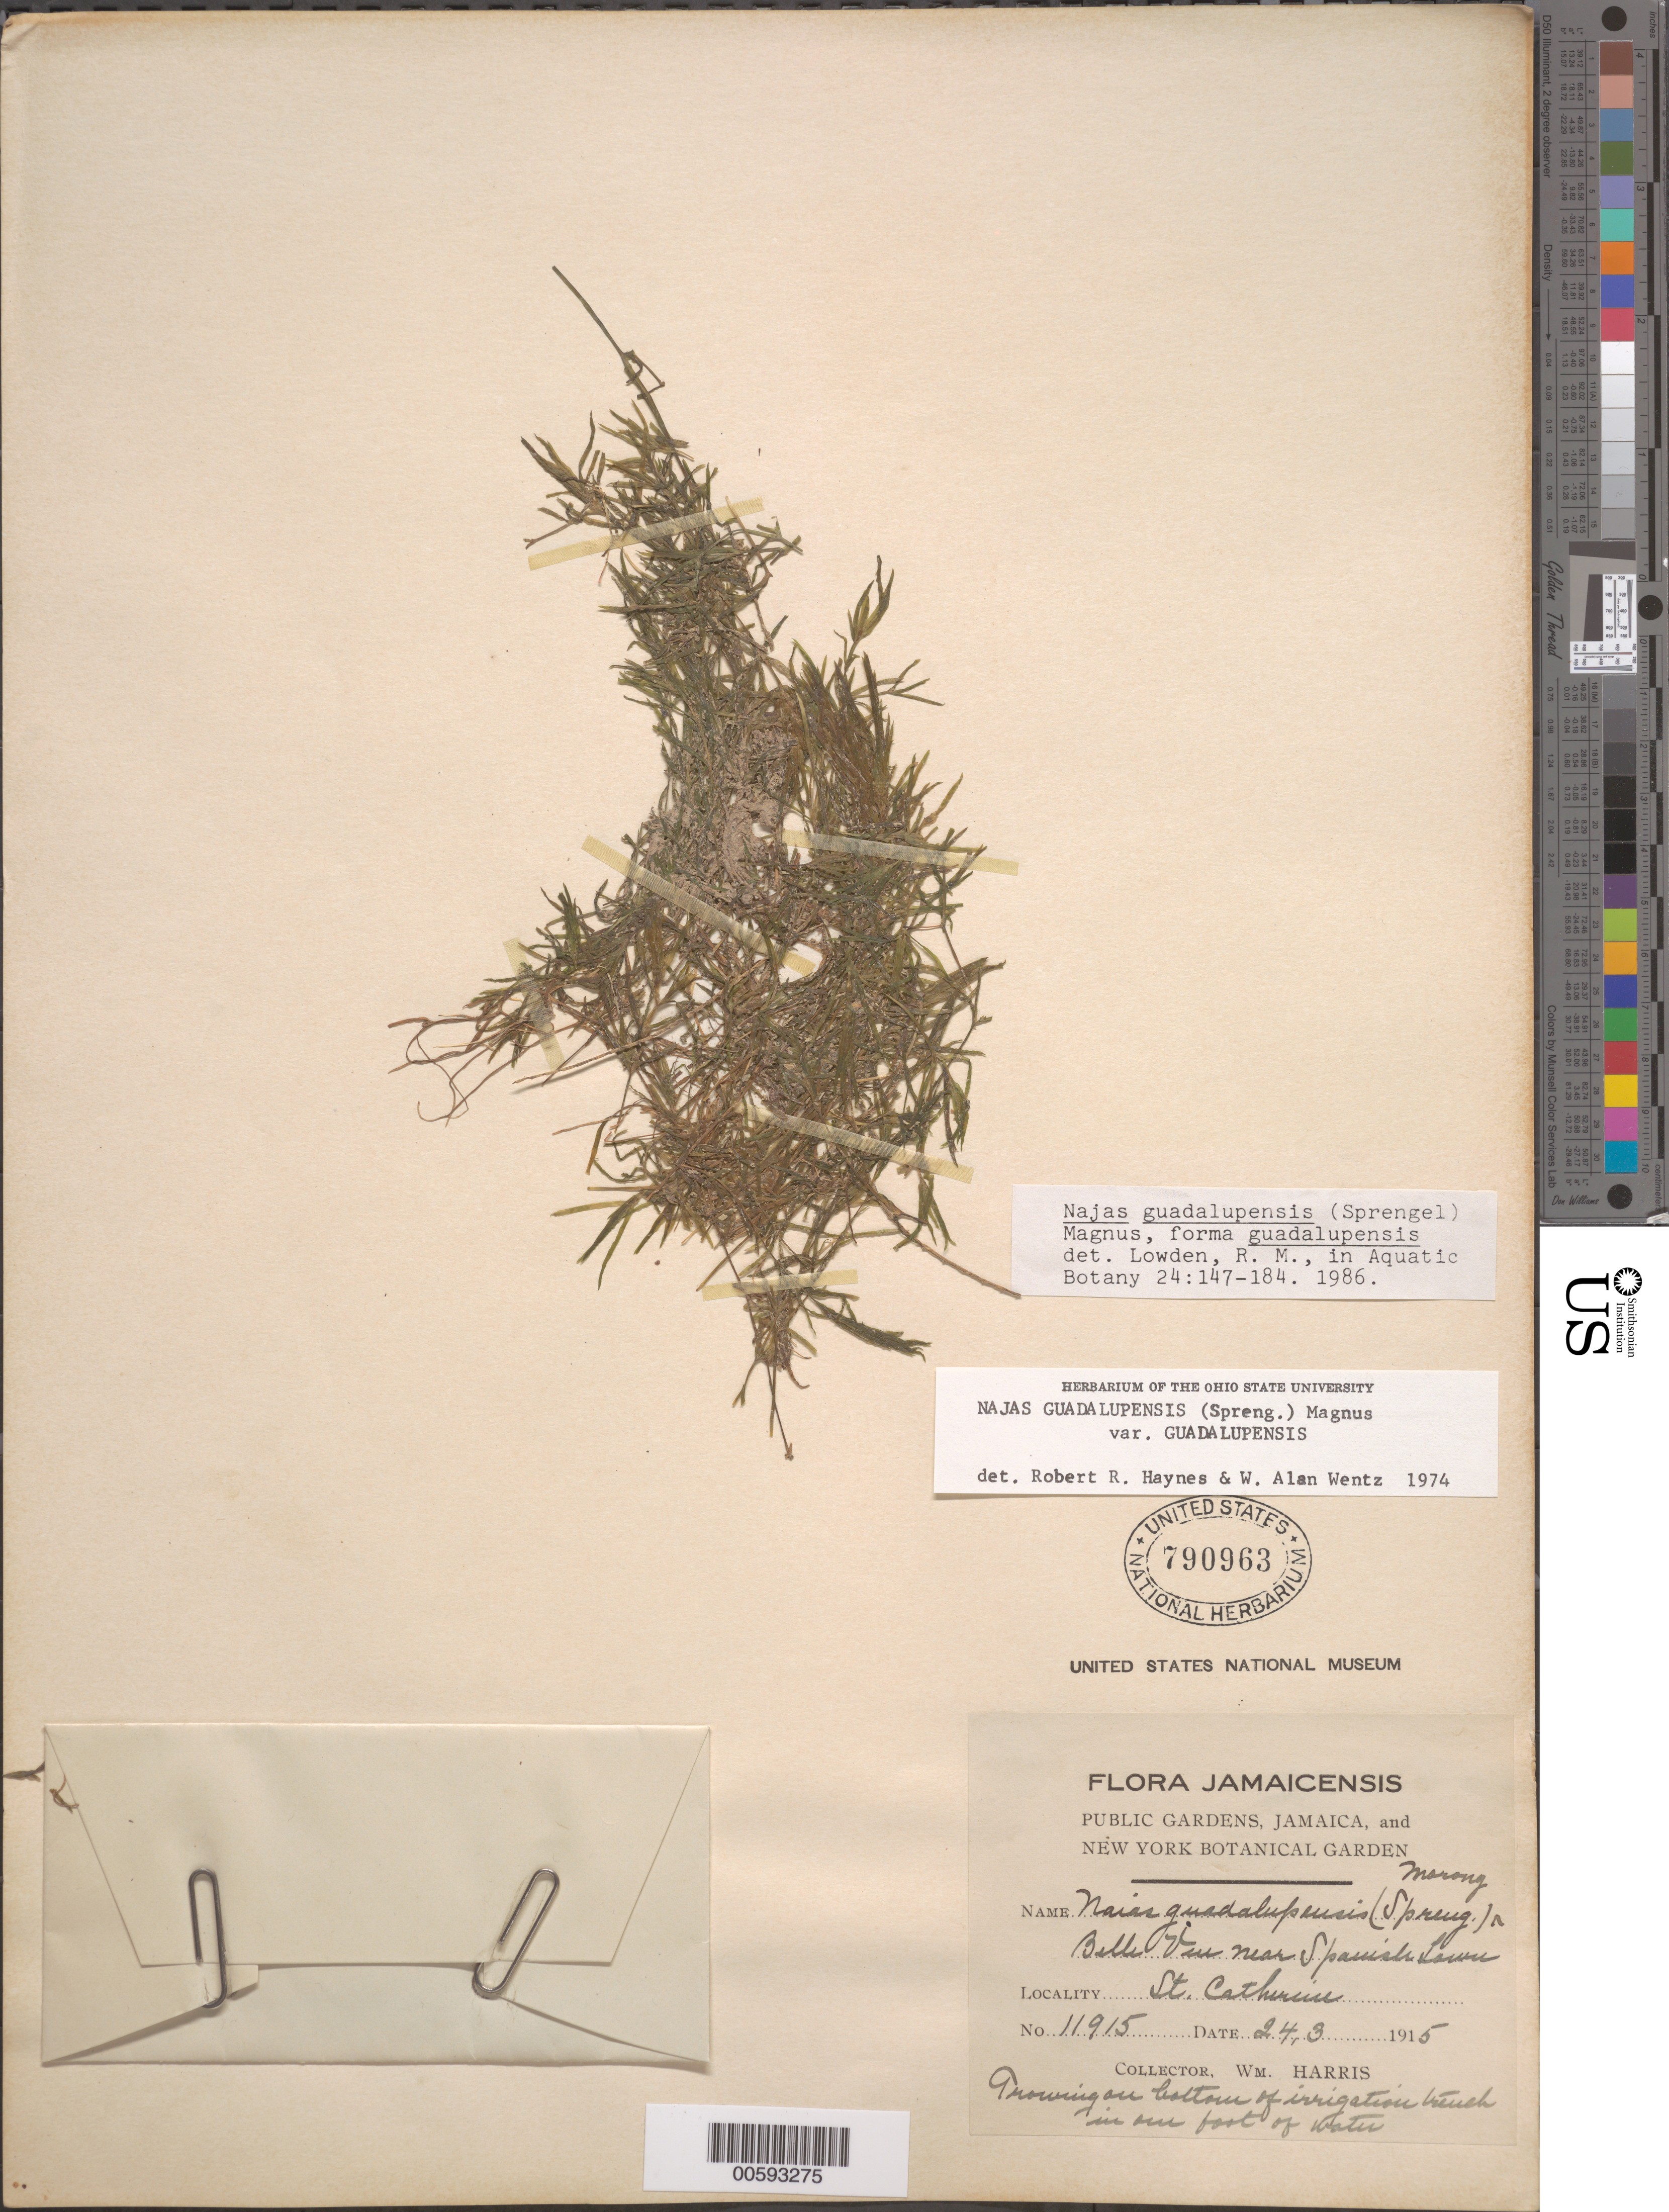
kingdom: Plantae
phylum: Tracheophyta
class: Liliopsida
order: Alismatales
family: Hydrocharitaceae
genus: Najas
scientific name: Najas guadalupensis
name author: (Spreng.) Magnus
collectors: W. H. Harris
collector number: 11915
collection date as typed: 24 Mar 1915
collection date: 1915-03-24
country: Jamaica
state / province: Saint Catherine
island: Greater Antilles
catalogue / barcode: US 790963